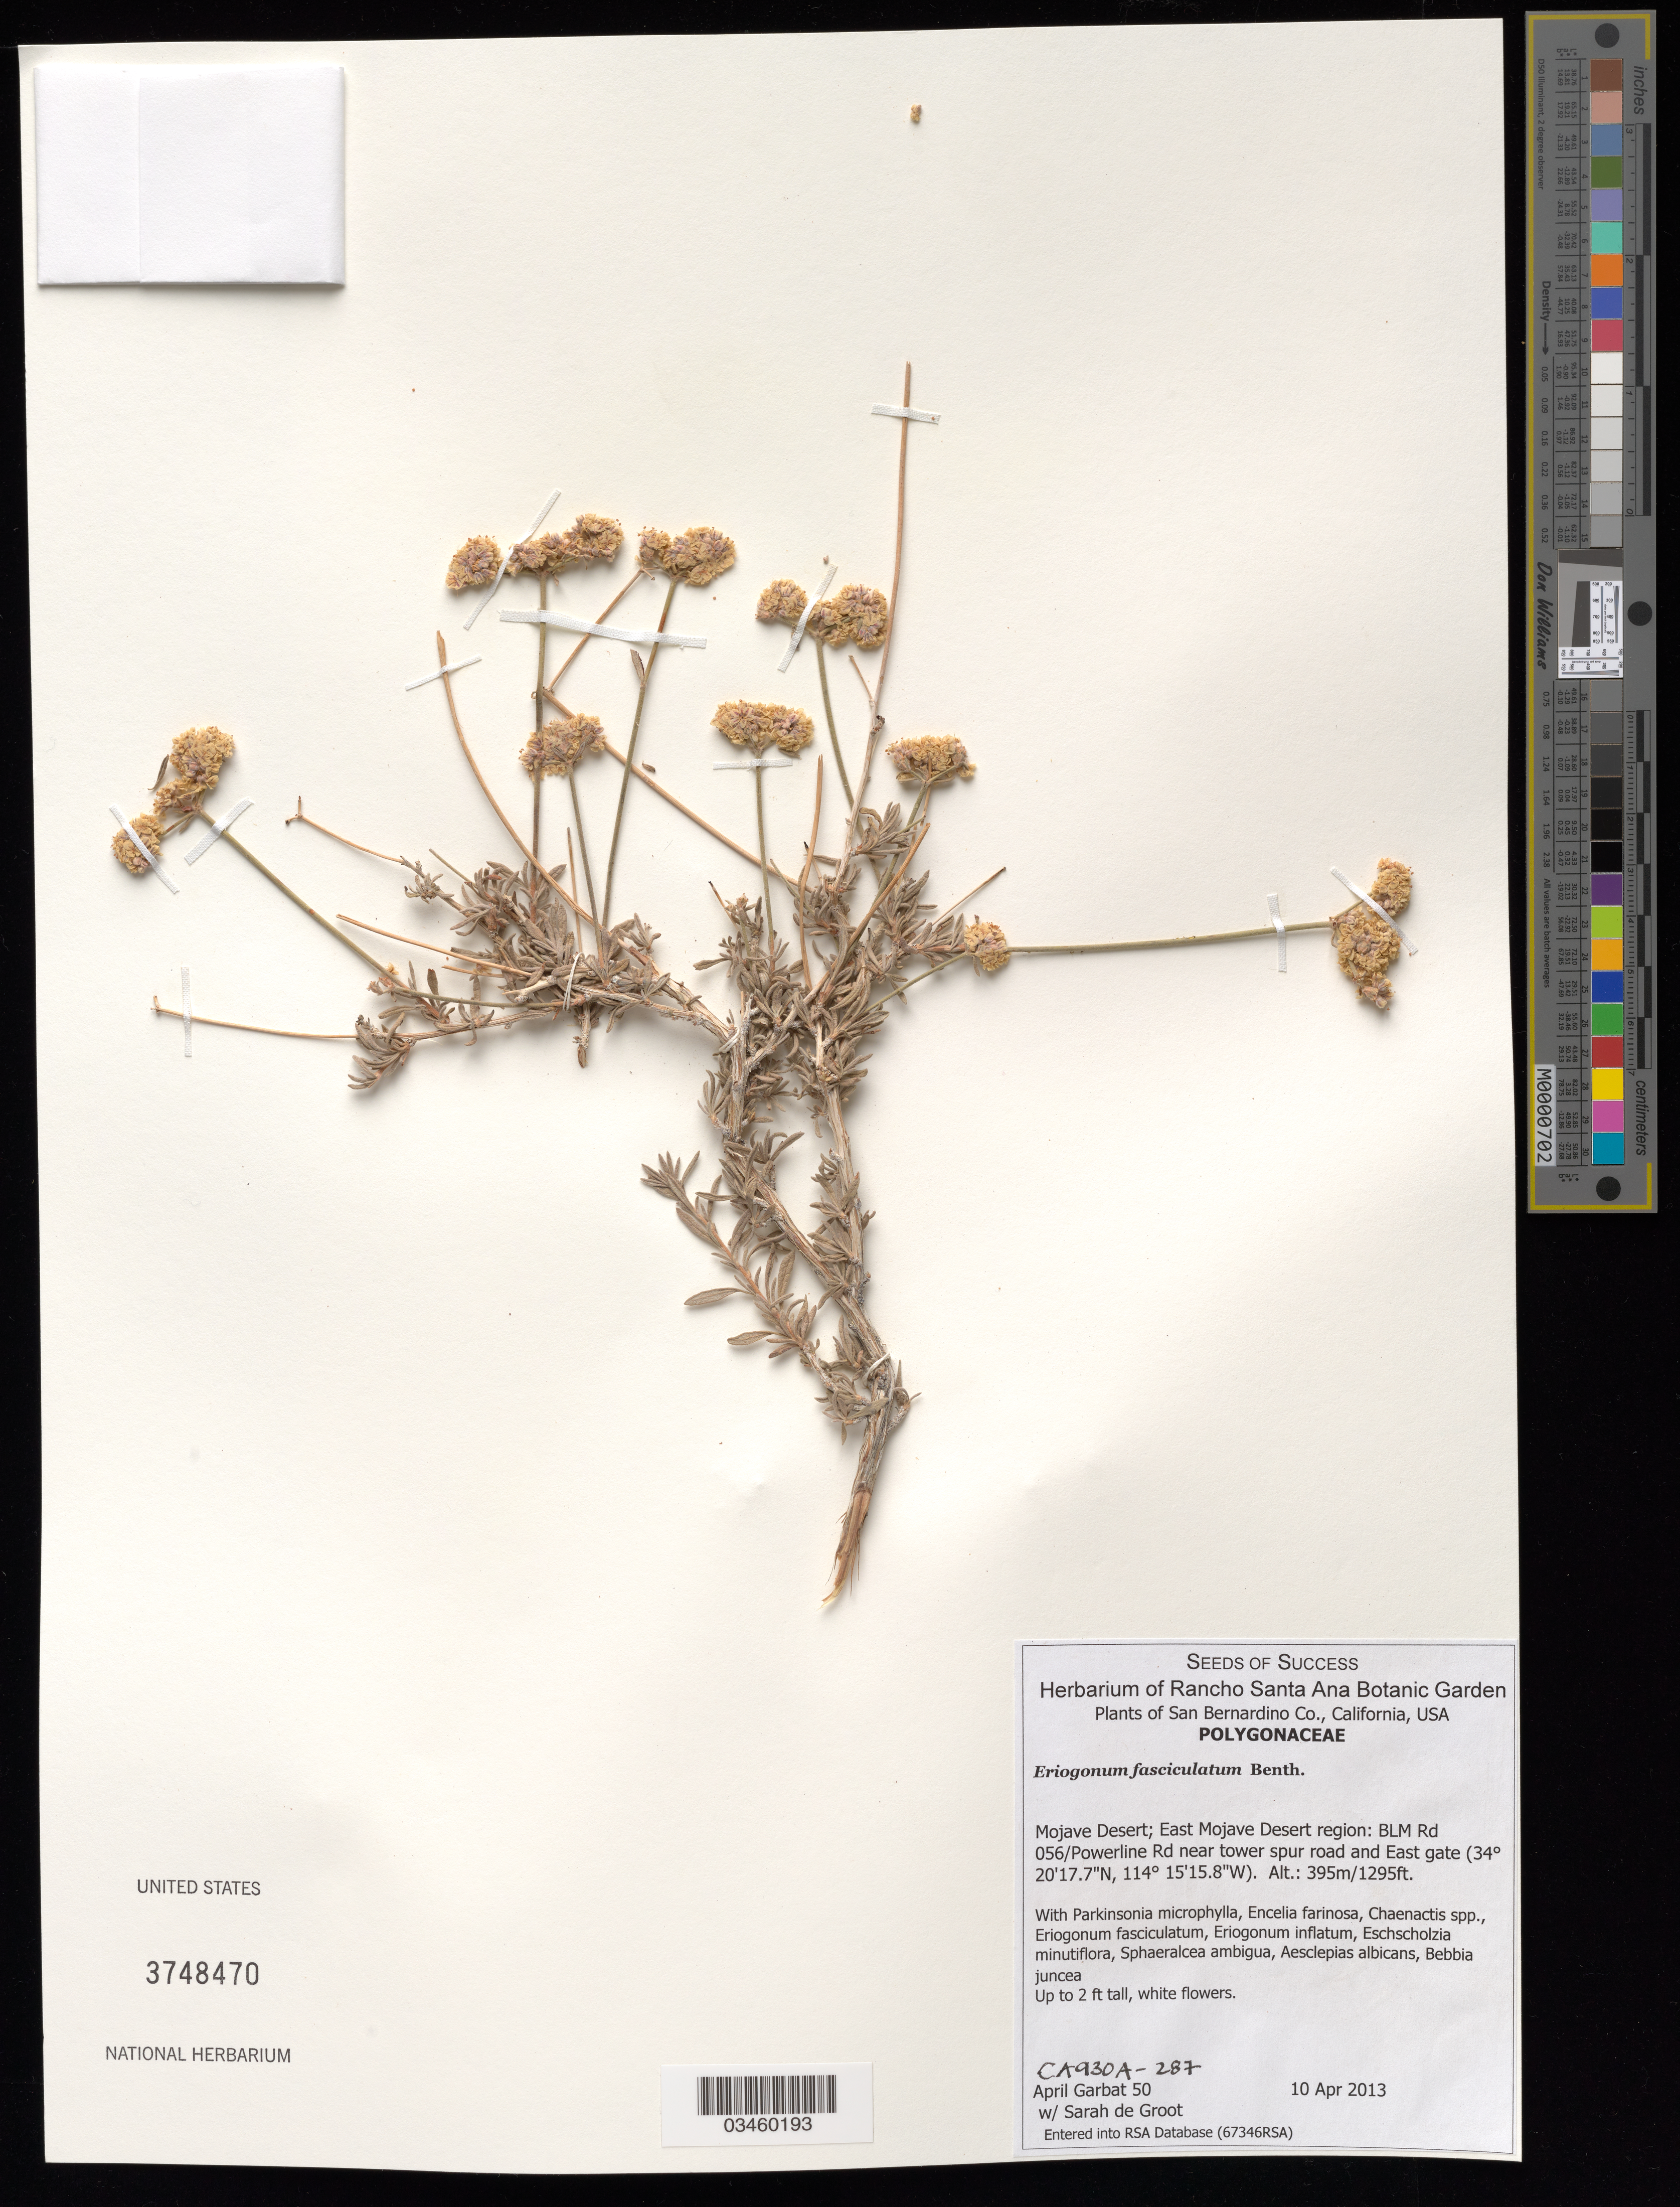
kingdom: Plantae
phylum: Tracheophyta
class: Magnoliopsida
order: Caryophyllales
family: Polygonaceae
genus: Eriogonum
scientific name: Eriogonum fasciculatum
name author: Benth.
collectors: A. Garbat & S. De Groot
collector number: CA930A-287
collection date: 2013-04-10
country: United States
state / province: California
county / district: San Bernardino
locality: Mojave Desert, East Mojave Desert region: BLM Rd 056/Powerline Rd near tower spur road and East gate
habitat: With Parkinsonia microphylla, Encelia farinosa, Bebbia juncea, ect.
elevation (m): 395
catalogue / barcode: US 3748470